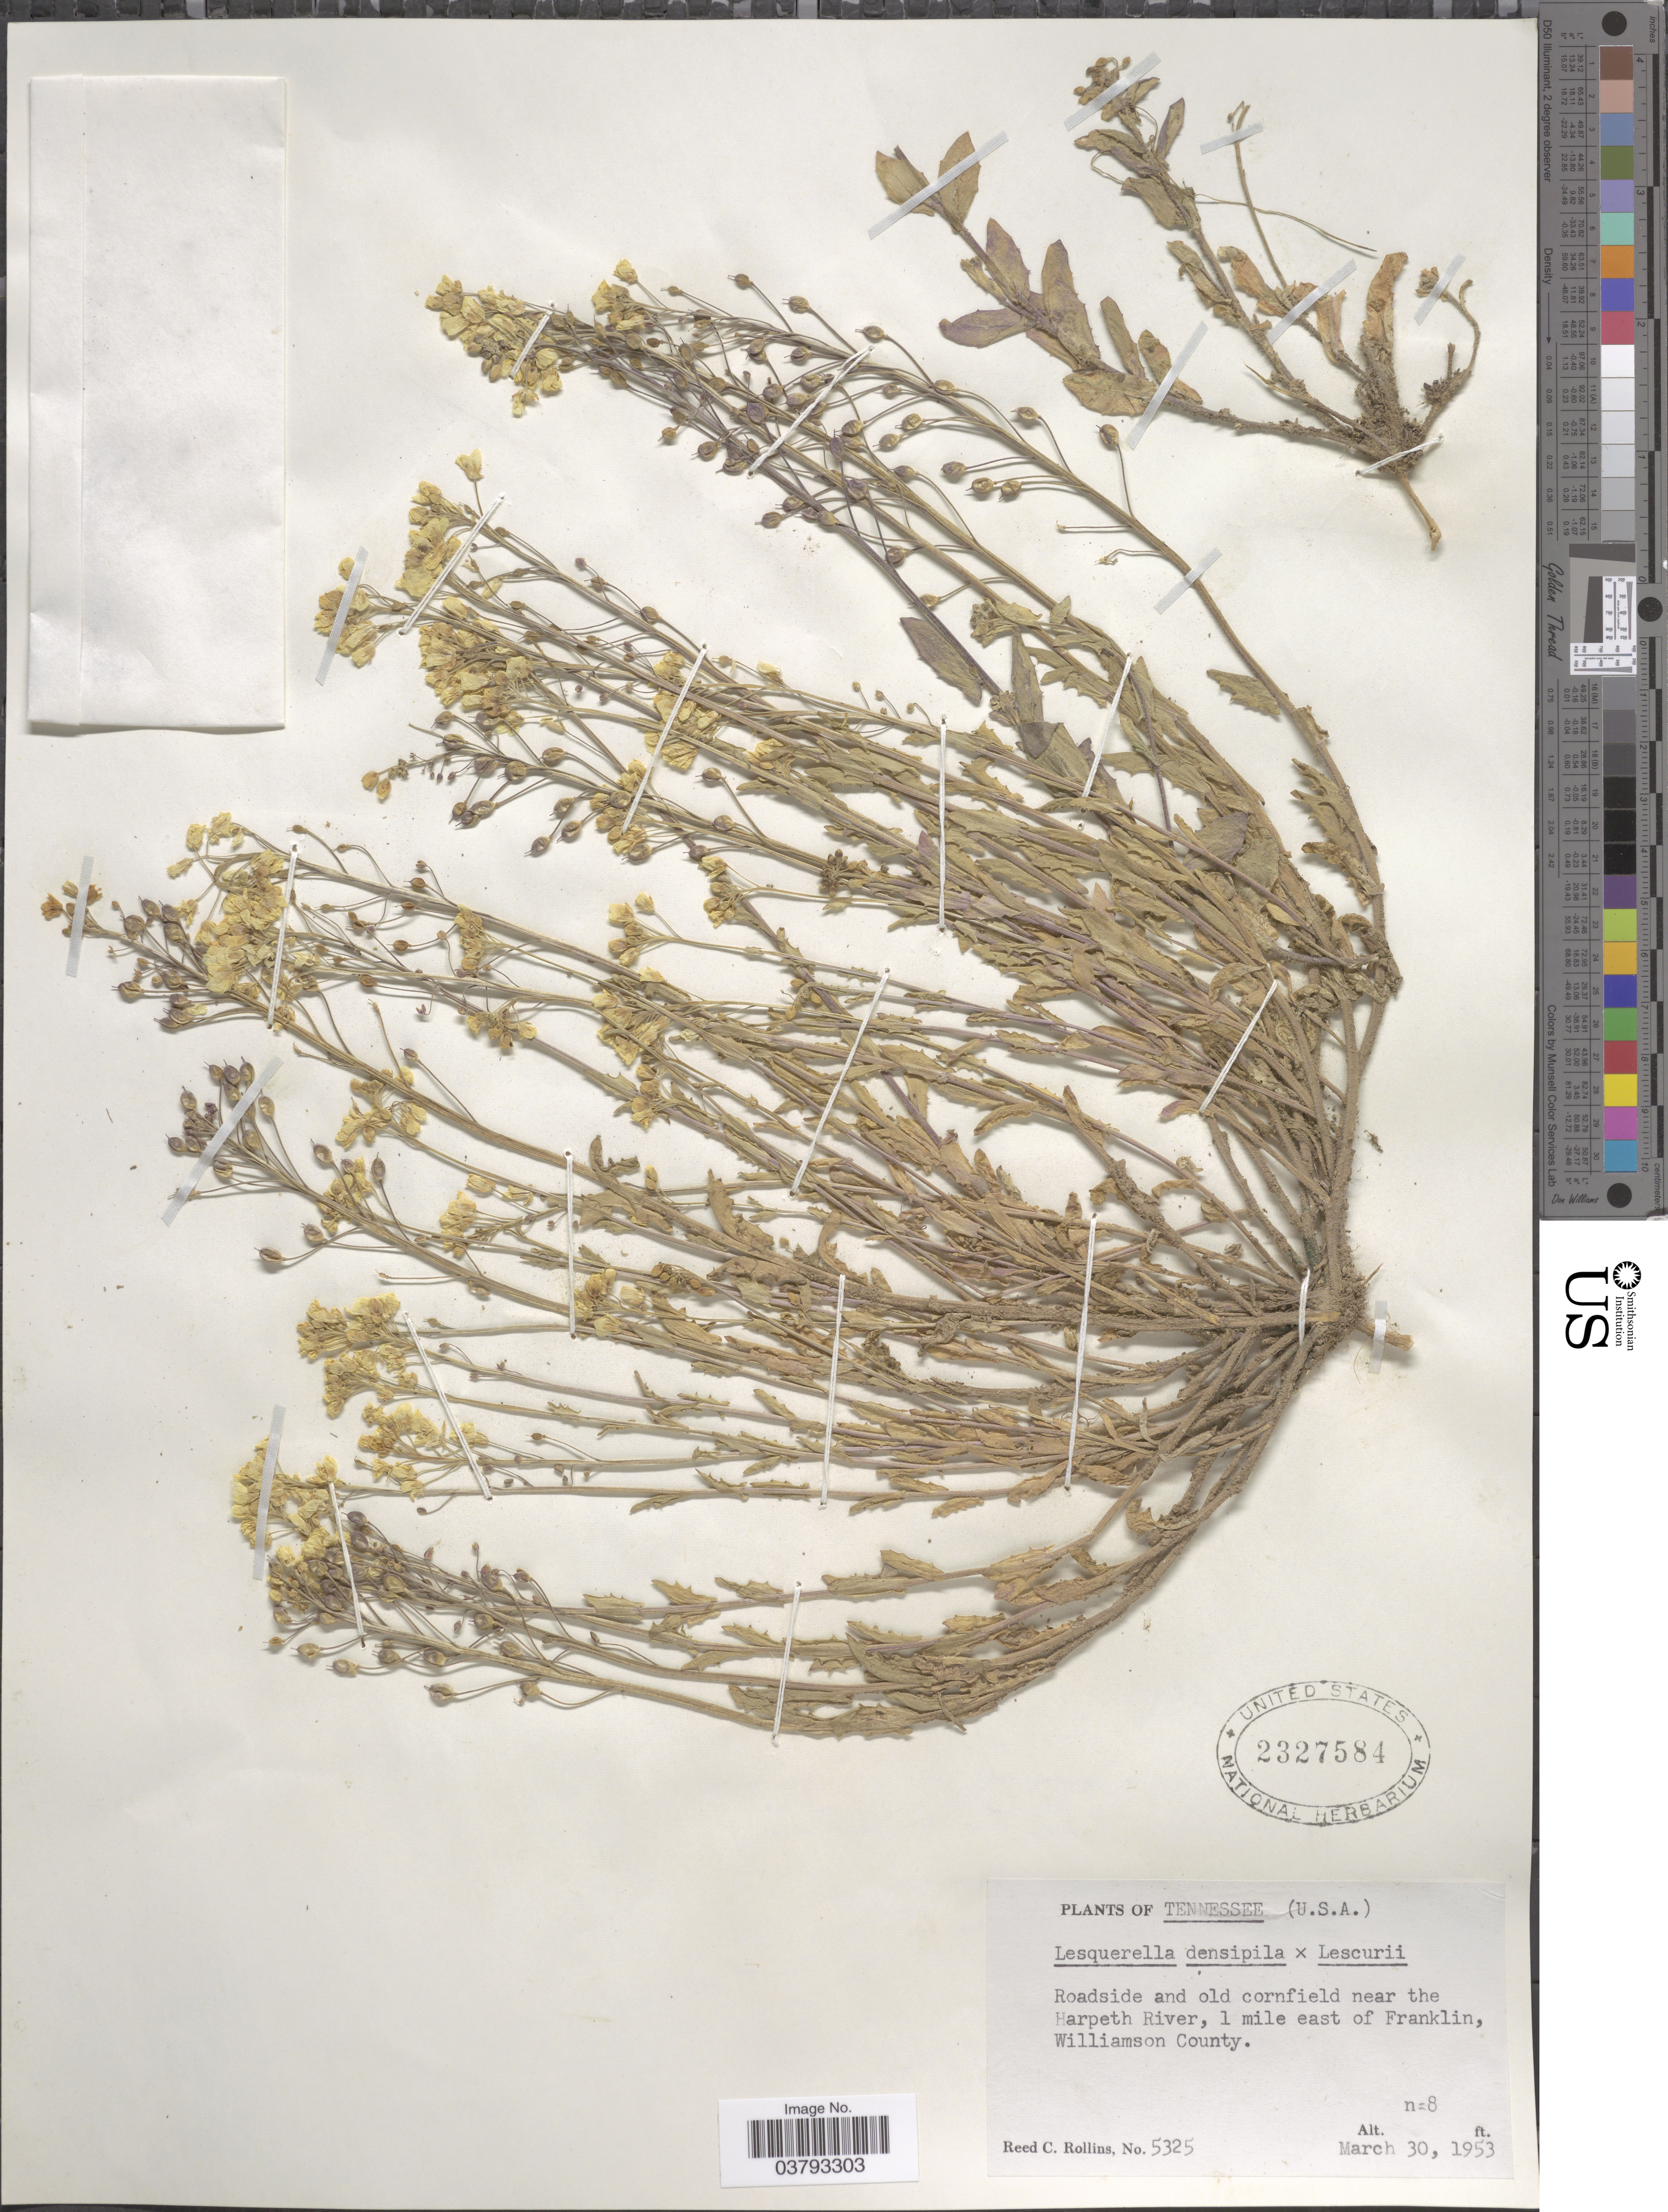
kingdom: Plantae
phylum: Tracheophyta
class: Magnoliopsida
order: Brassicales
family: Brassicaceae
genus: Lesquerella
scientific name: Lesquerella densipila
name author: Rollins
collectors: R. C. Rollins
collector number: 5325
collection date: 1953-03-30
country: United States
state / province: Tennessee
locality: Near the Harpeth River, 1 mile east of Franklin, Williamson County.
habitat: roadside and old cornfield near river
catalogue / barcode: US 2327584